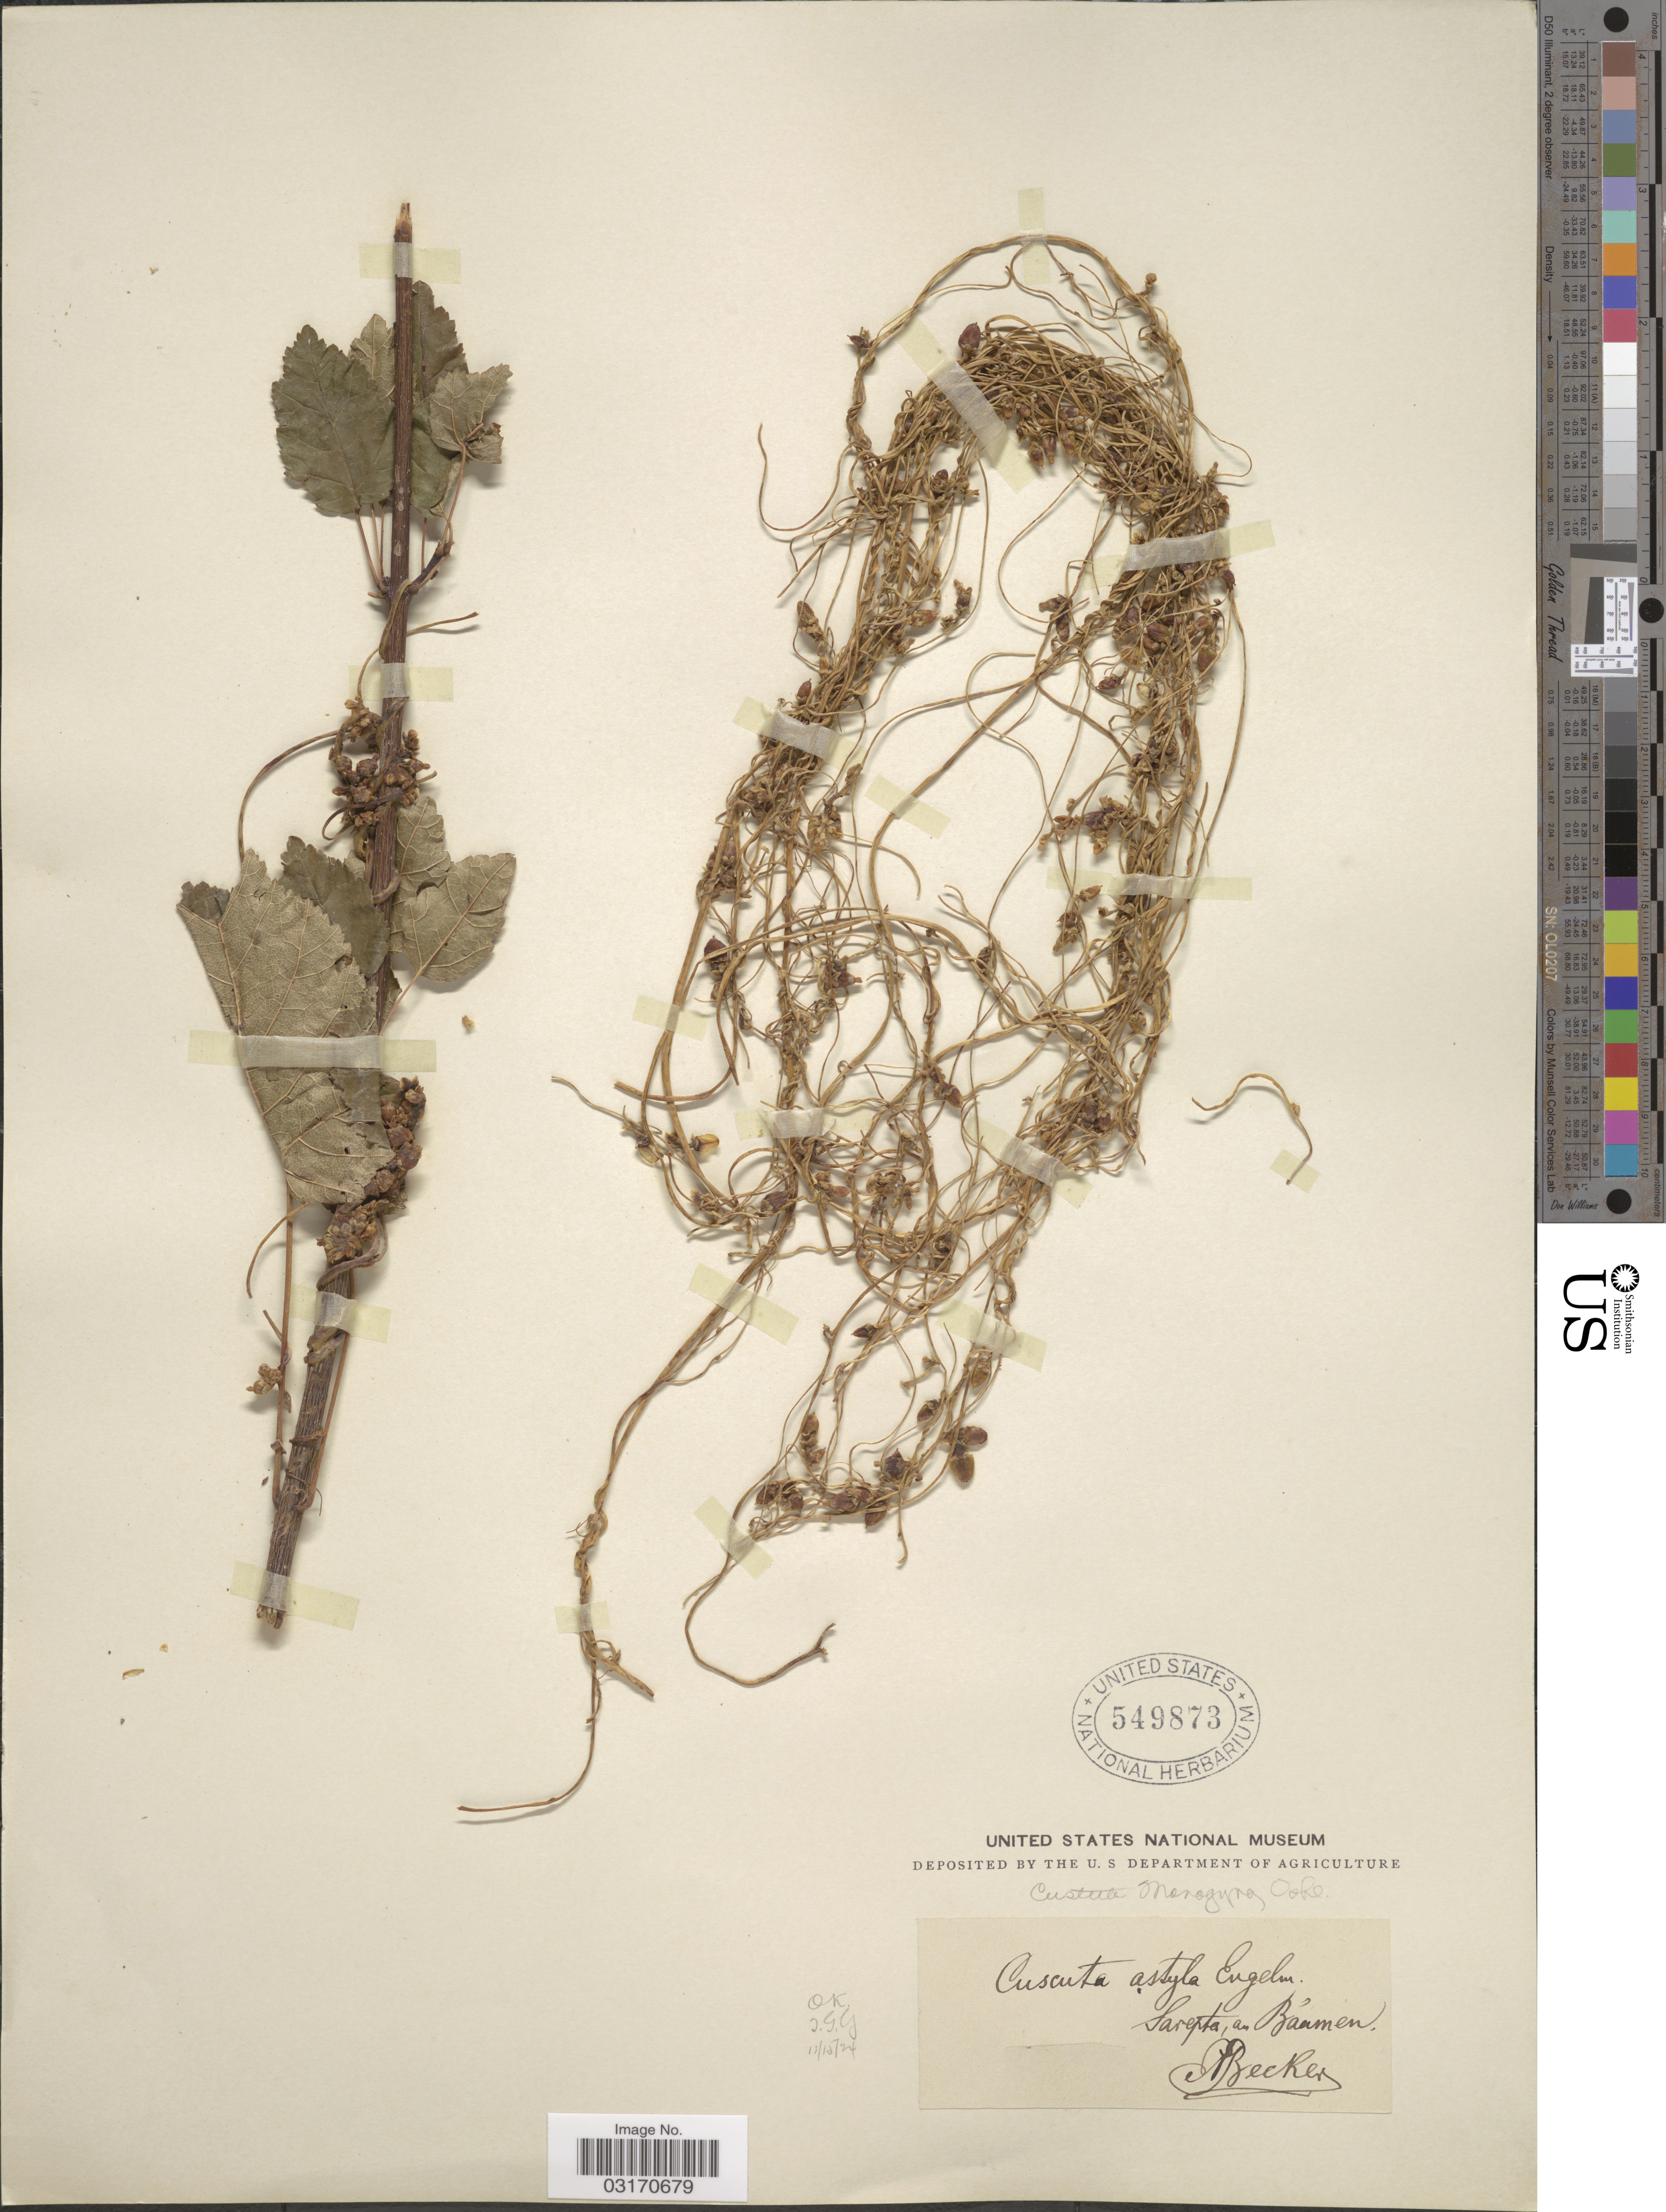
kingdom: Plantae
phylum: Tracheophyta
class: Magnoliopsida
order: Solanales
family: Convolvulaceae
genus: Cuscuta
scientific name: Cuscuta monogyna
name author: Vahl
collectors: A. Becker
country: Russian Federation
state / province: Volgograd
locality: Sarepta, am Baumen.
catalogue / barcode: US 549873